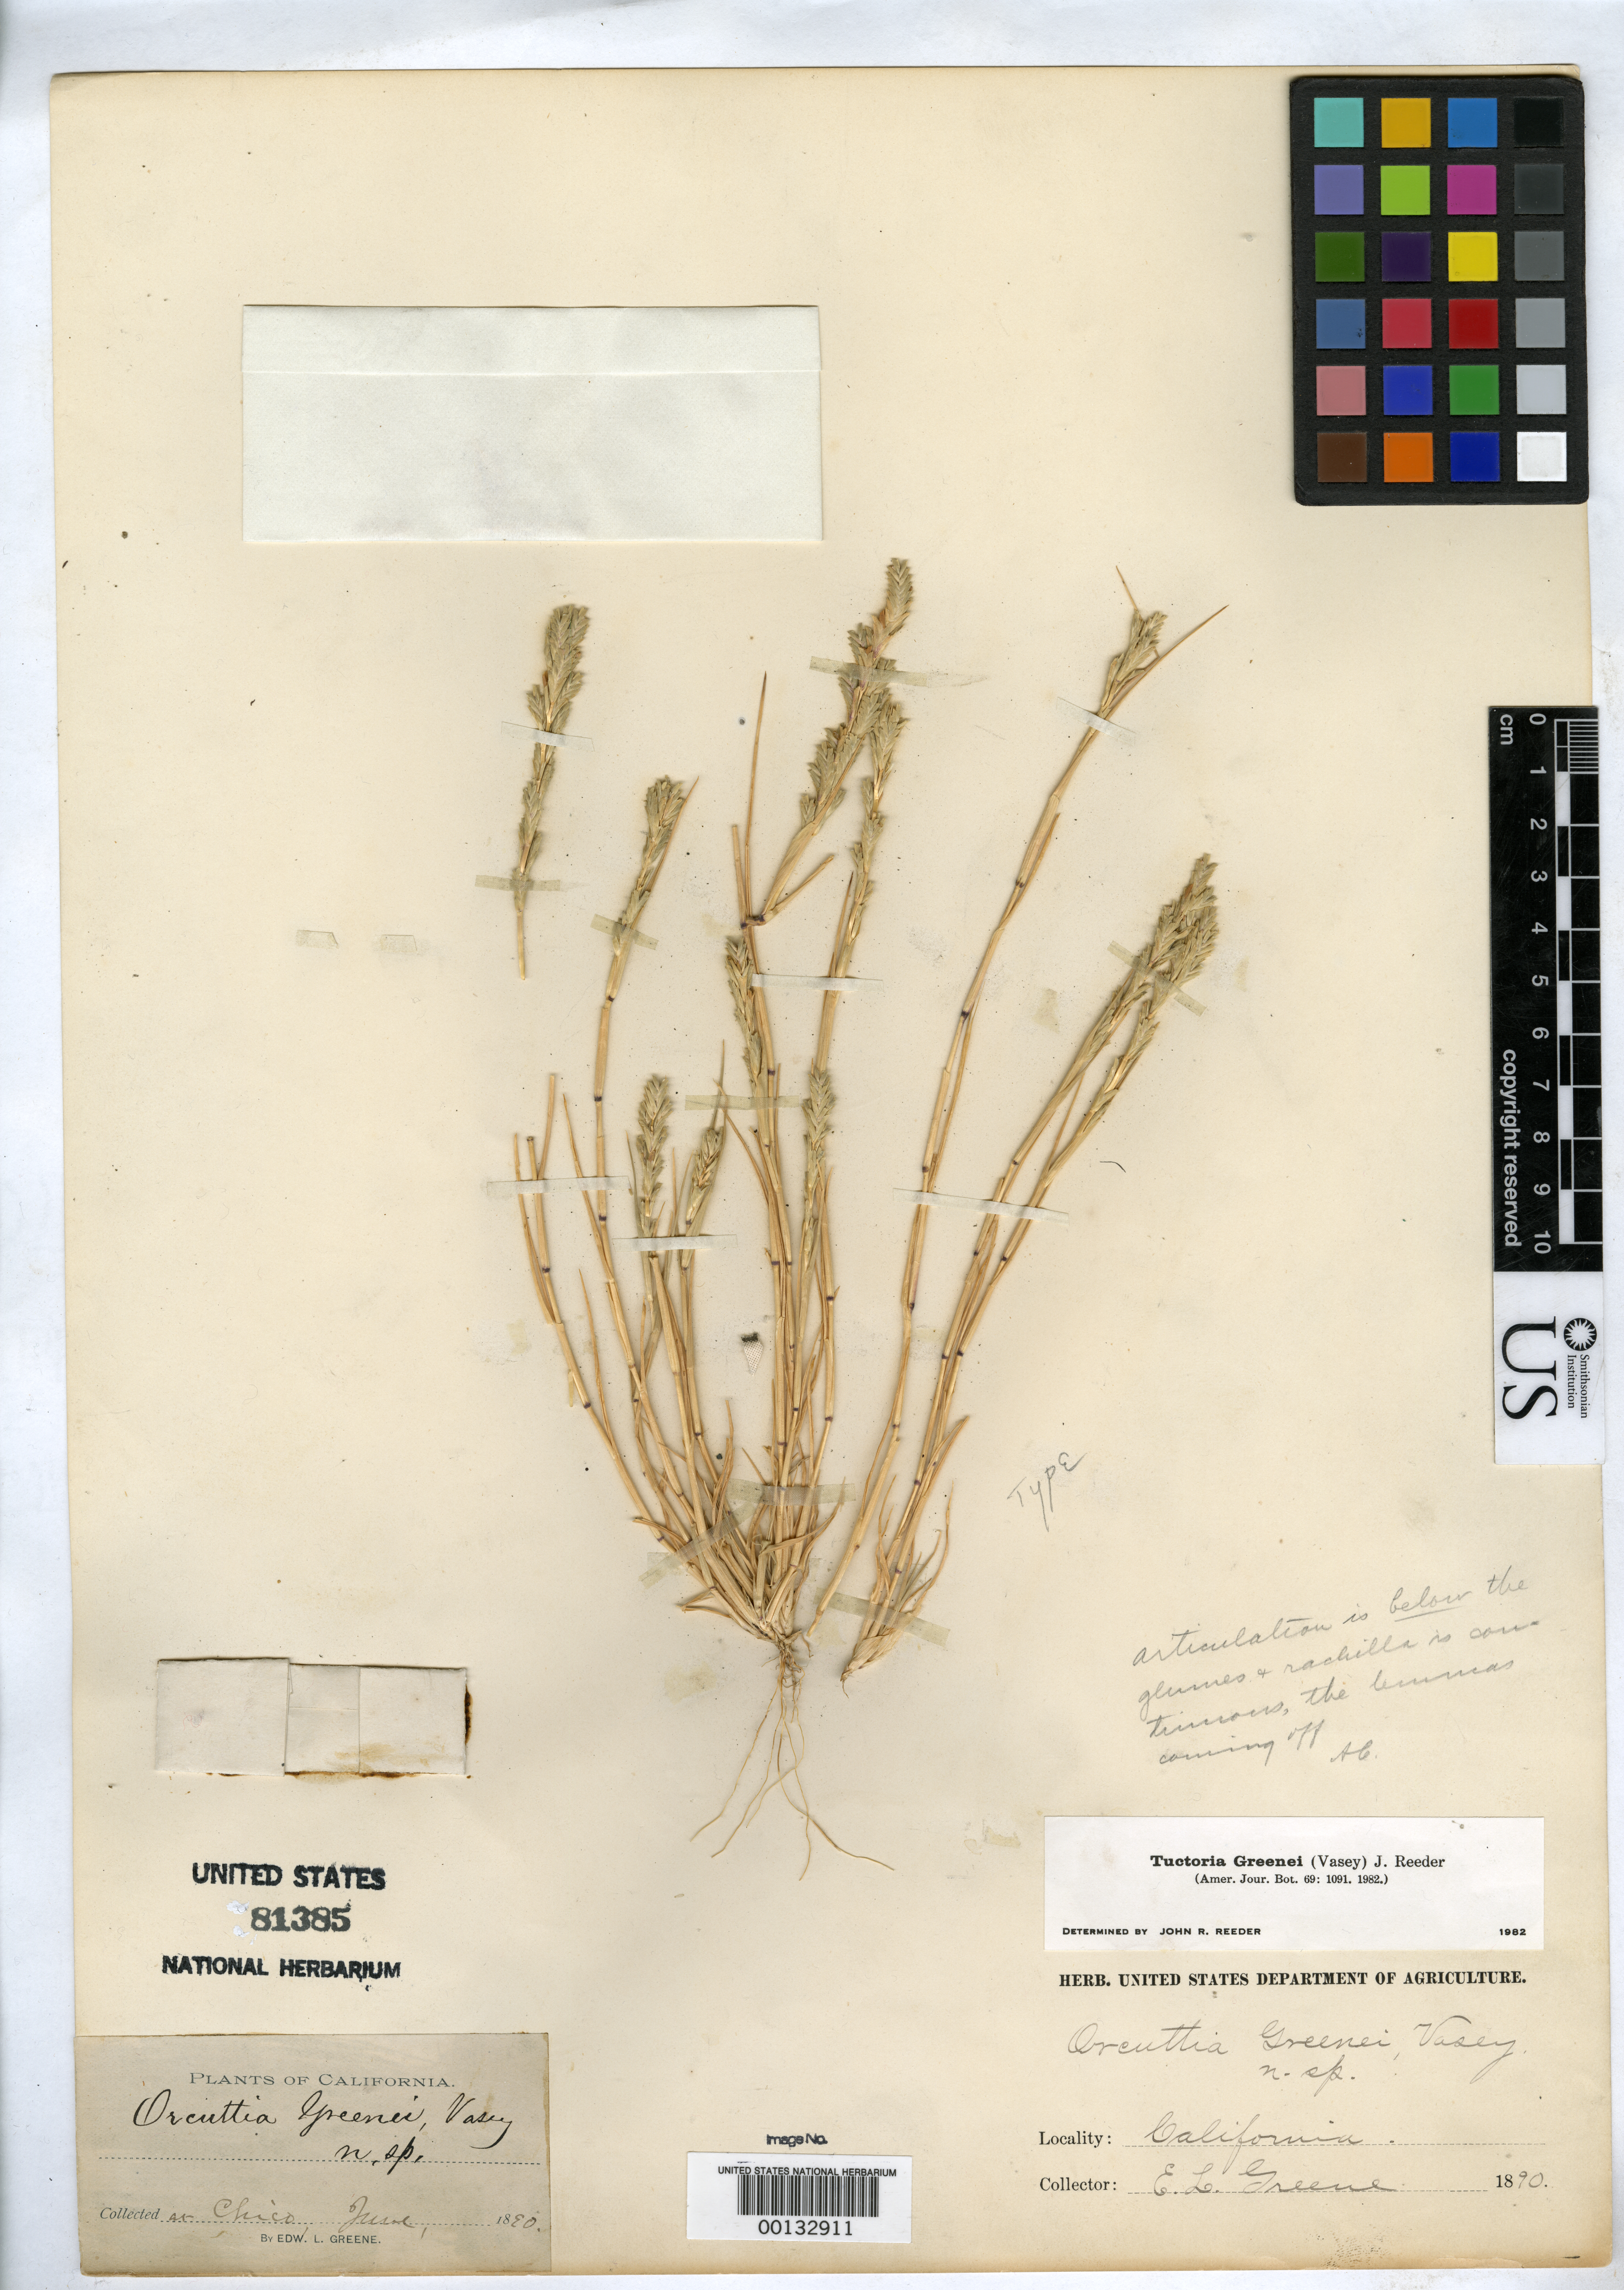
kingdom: Plantae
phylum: Tracheophyta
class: Liliopsida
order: Poales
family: Poaceae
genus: Orcuttia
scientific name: Orcuttia greenei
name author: Vasey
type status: Isotype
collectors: E. L. Greene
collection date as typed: Jun 1890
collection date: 1890-06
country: United States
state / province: California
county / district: Butte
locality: Upper Sacramento near Chico.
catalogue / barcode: US 81385